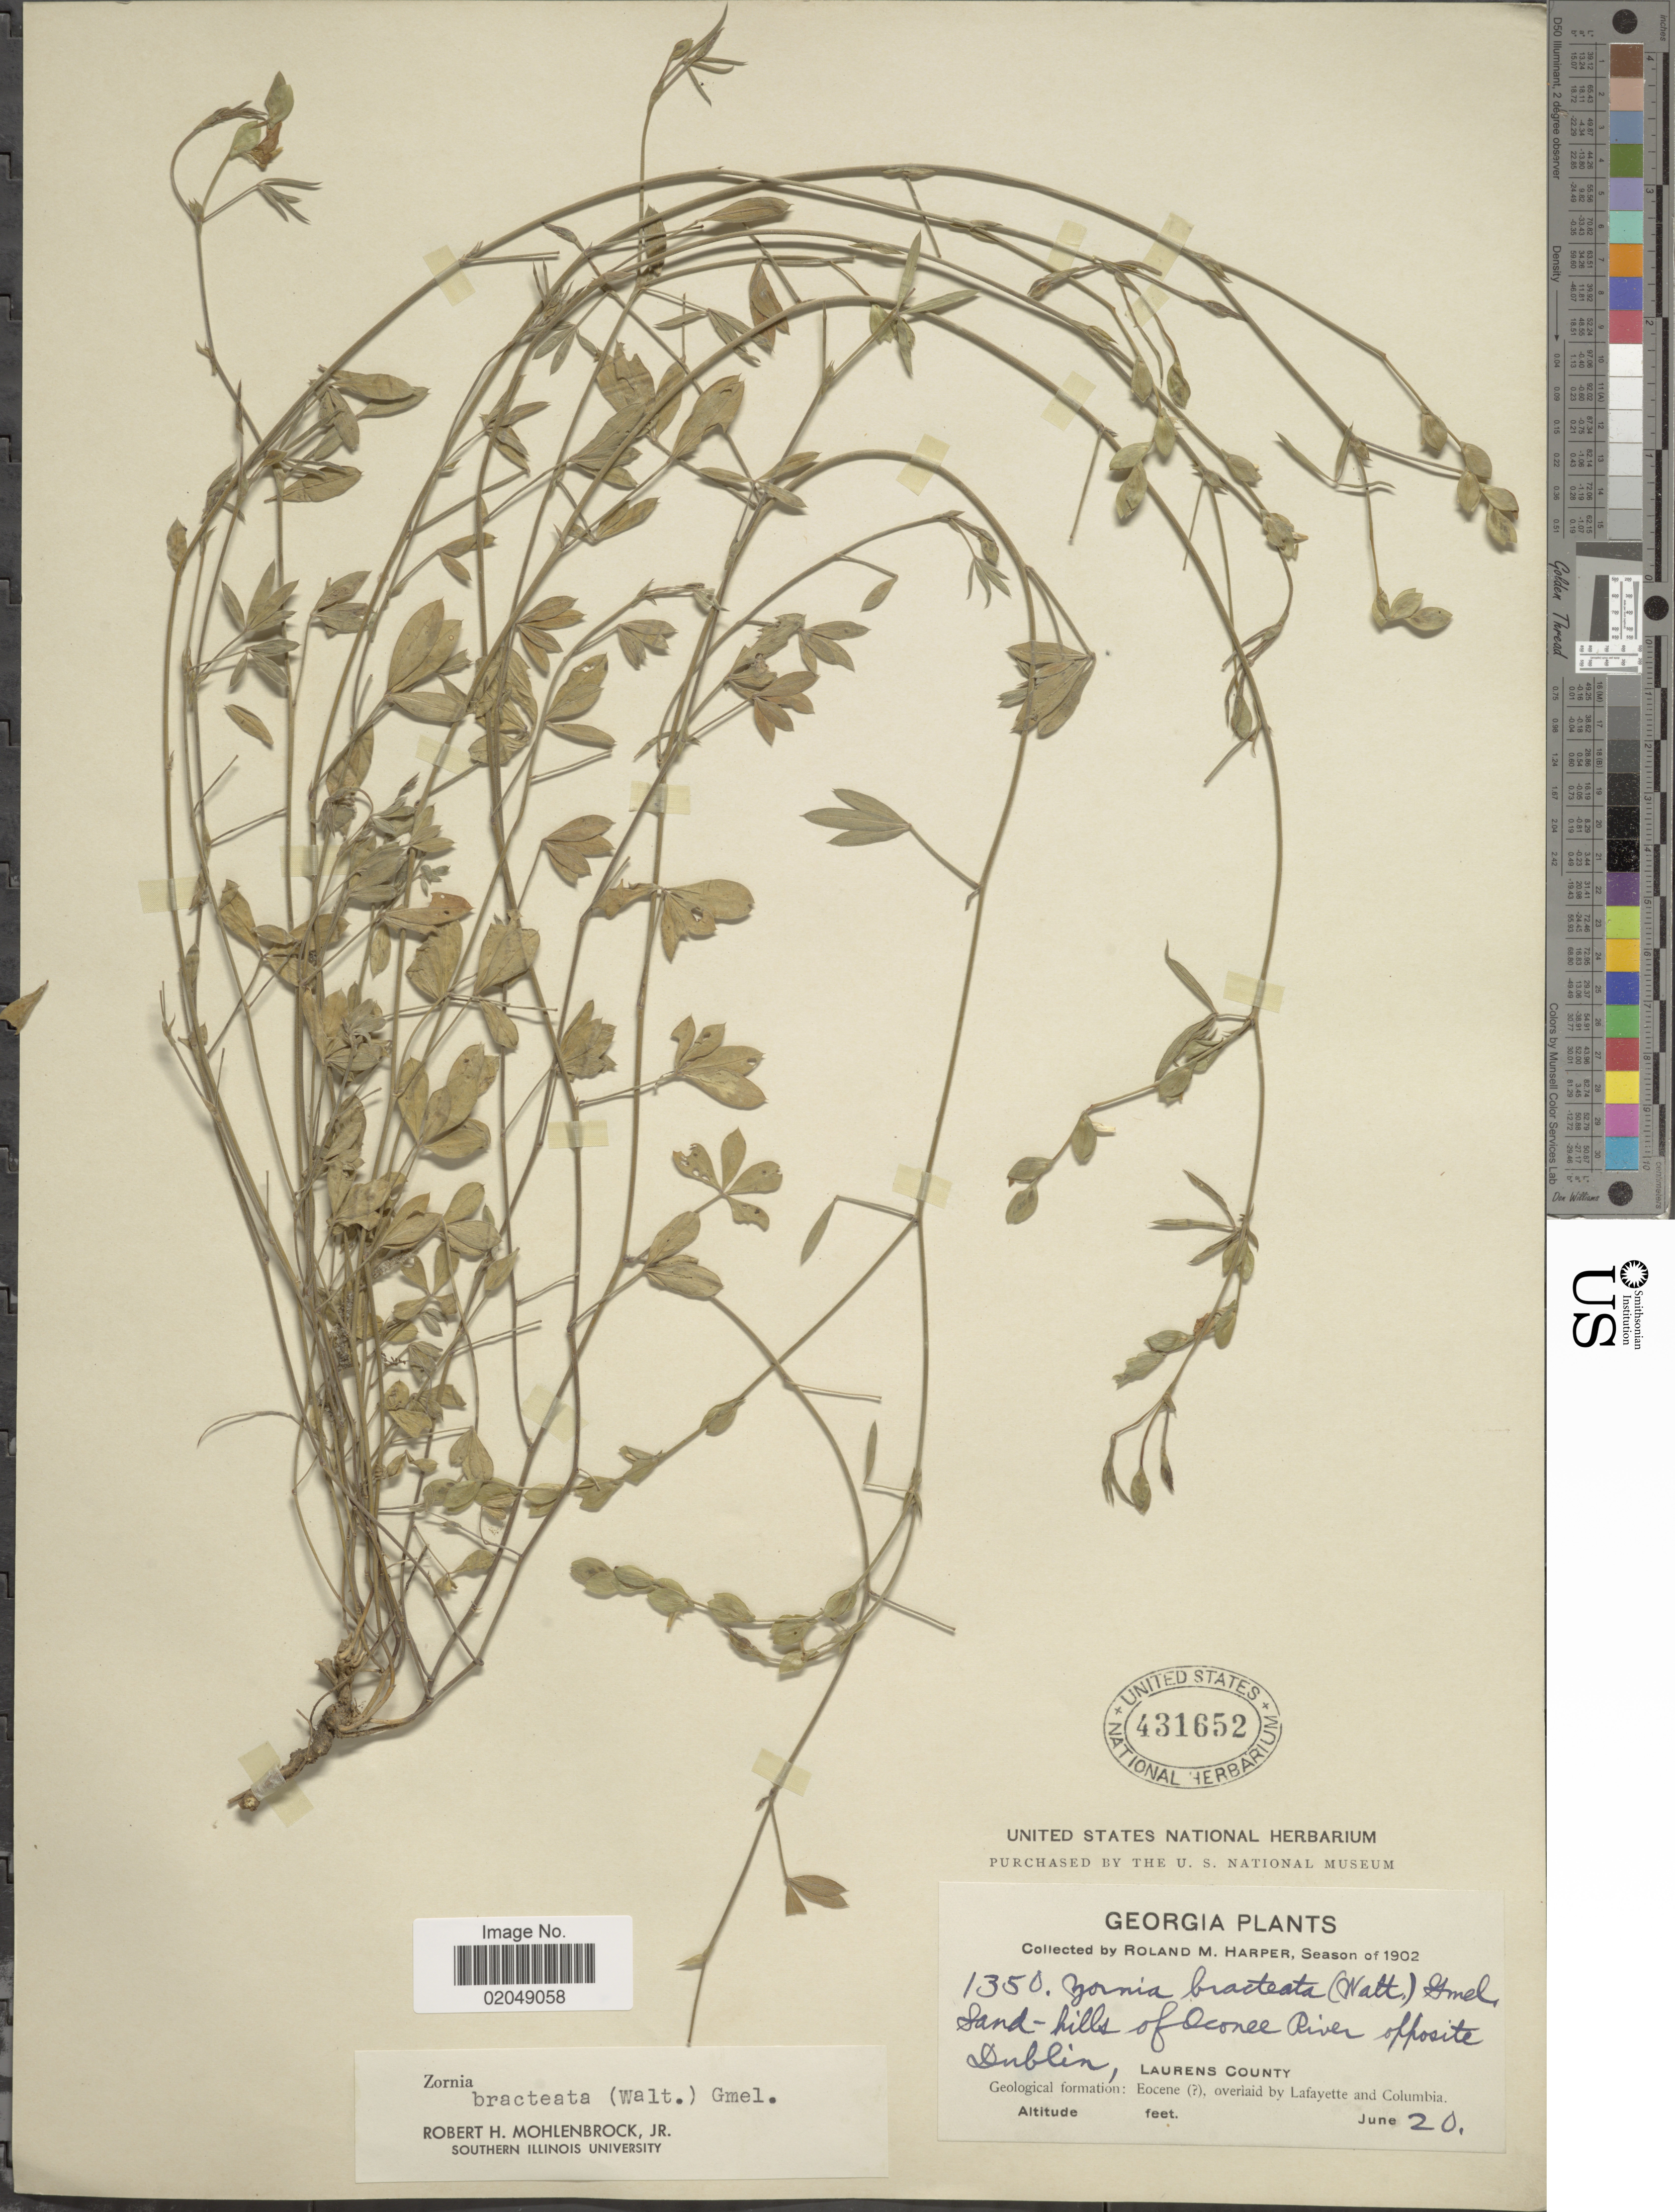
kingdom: Plantae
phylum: Tracheophyta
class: Magnoliopsida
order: Fabales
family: Fabaceae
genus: Zornia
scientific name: Zornia bracteata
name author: J.F. Gmel.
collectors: R. M. Harper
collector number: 1350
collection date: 1902-06-20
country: United States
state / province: Georgia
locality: Oconee River opposite Dublin, Laurens County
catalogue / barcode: US 431652